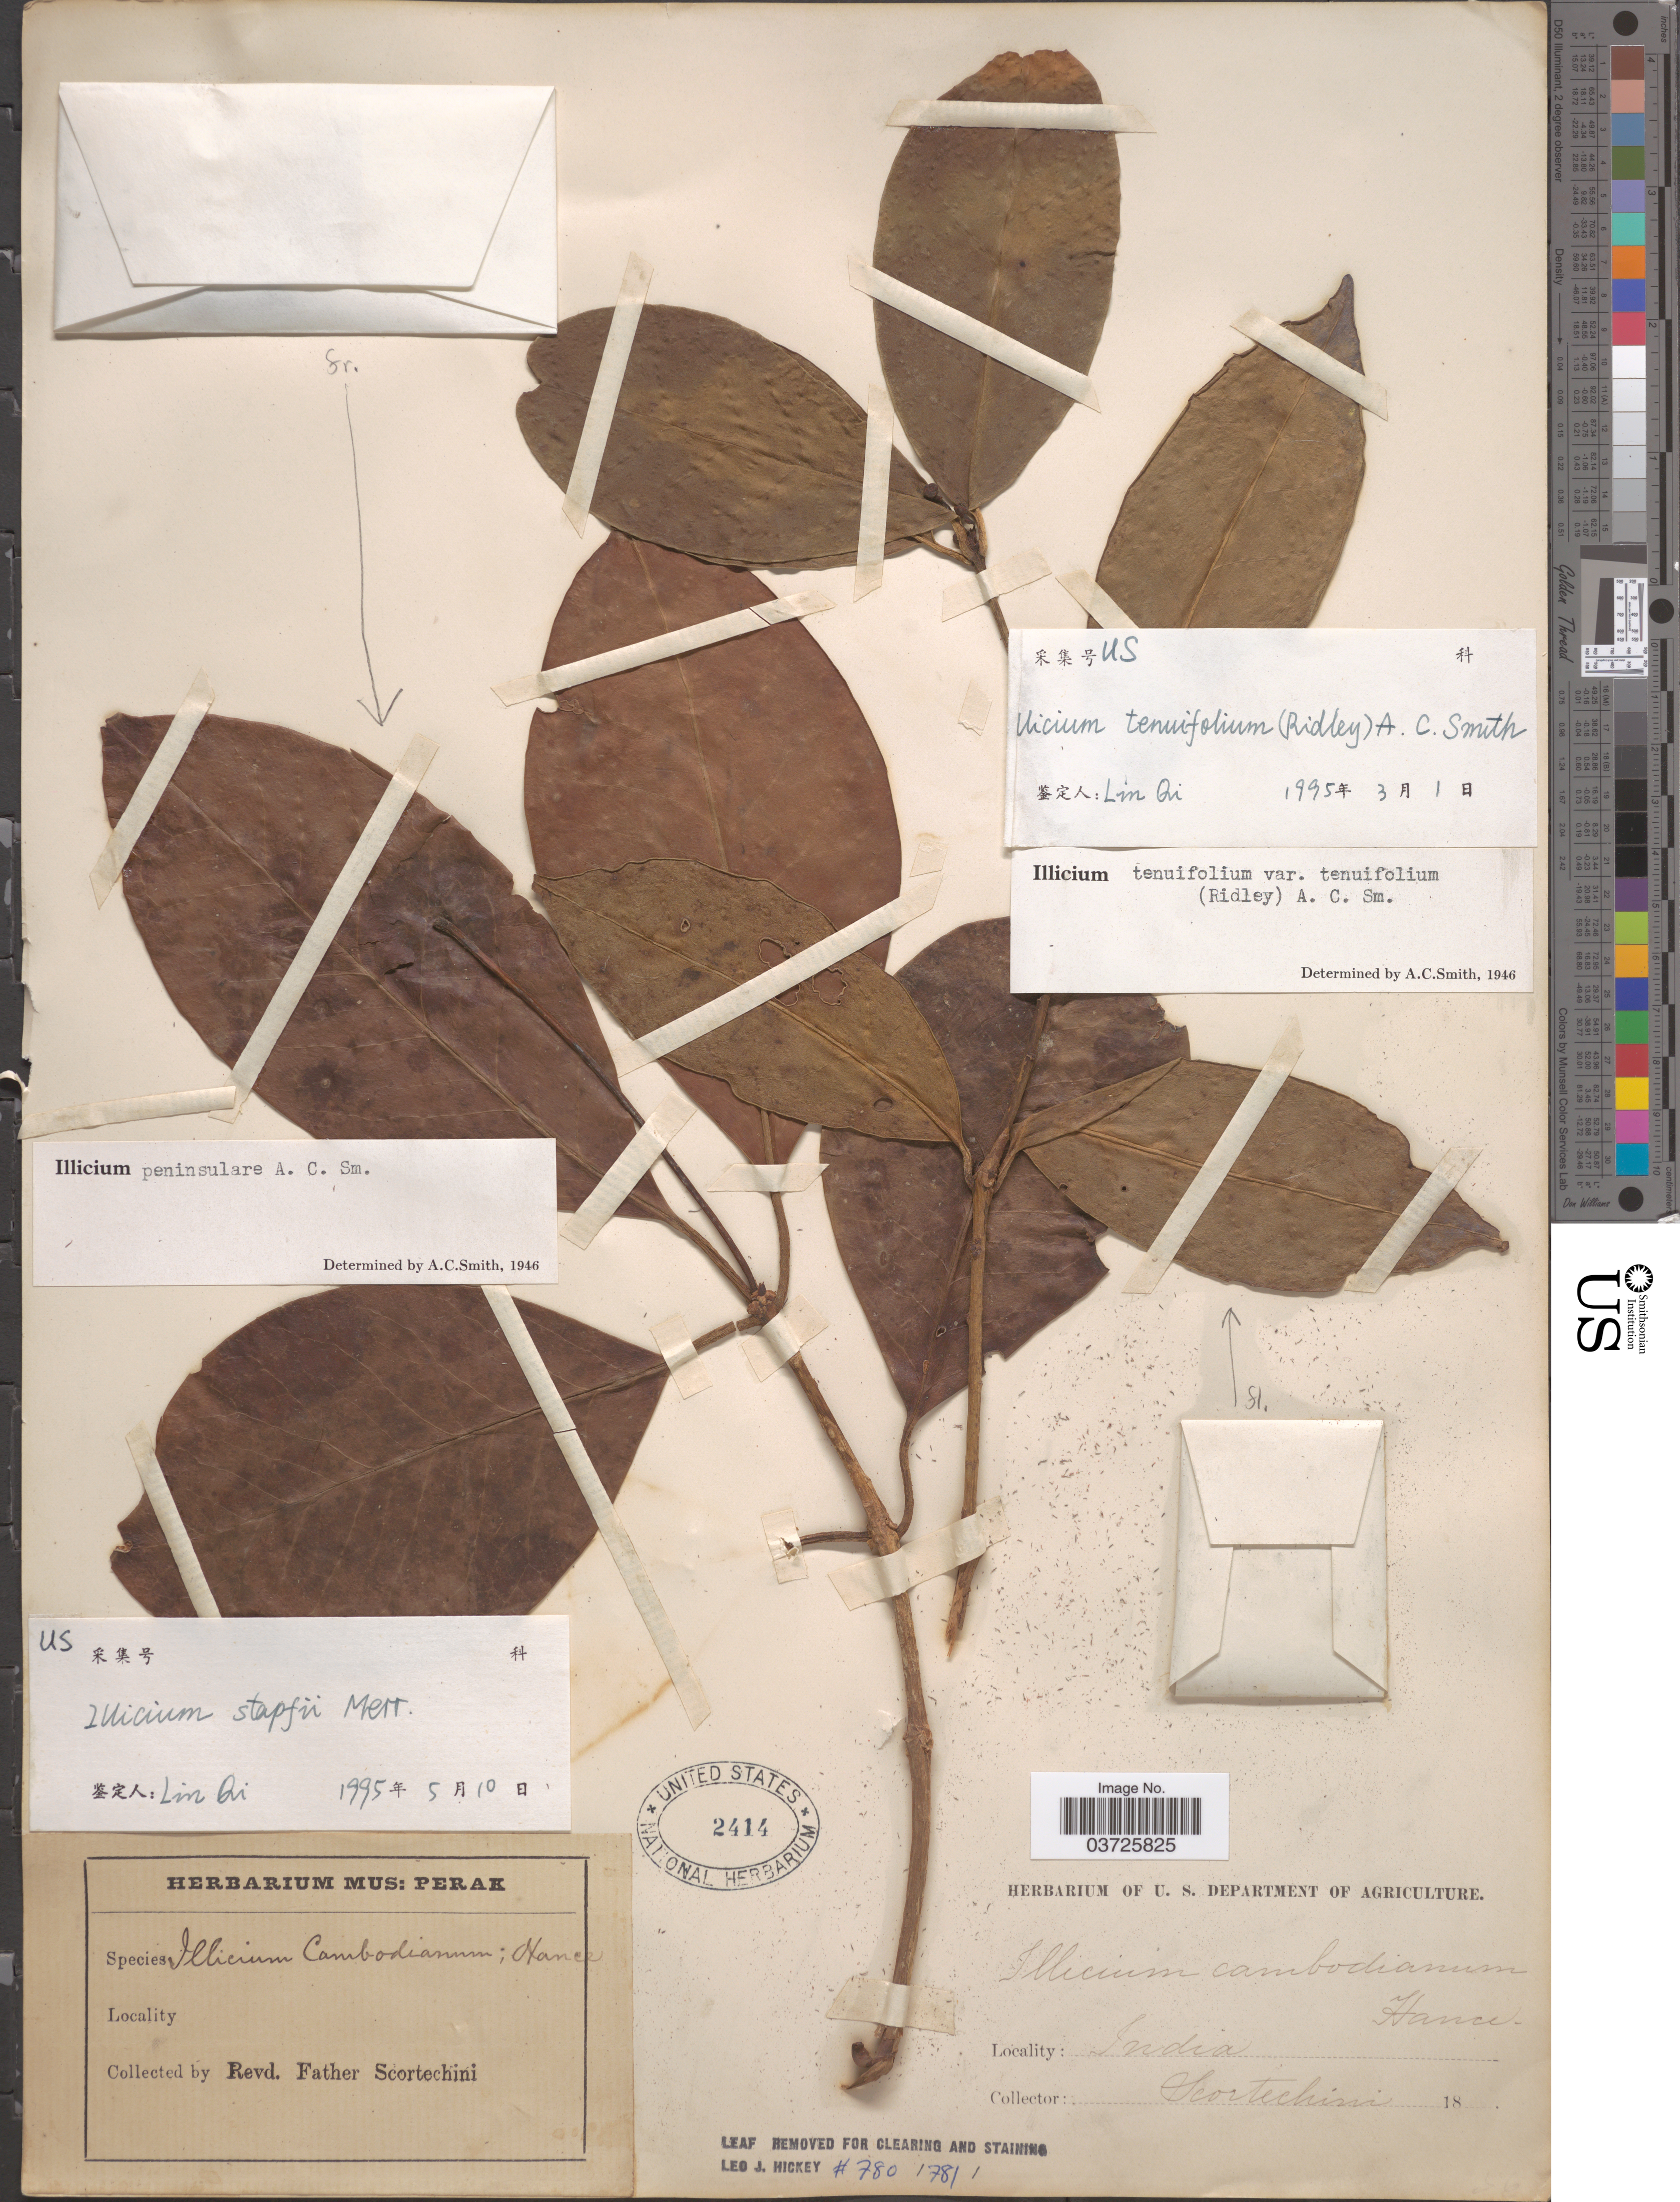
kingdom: Plantae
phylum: Tracheophyta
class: Magnoliopsida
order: Austrobaileyales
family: Schisandraceae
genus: Illicium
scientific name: Illicium stapfii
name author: Merr.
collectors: Fr. Scortechini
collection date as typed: Transcribed d/m/y: //18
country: India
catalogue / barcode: US 2414